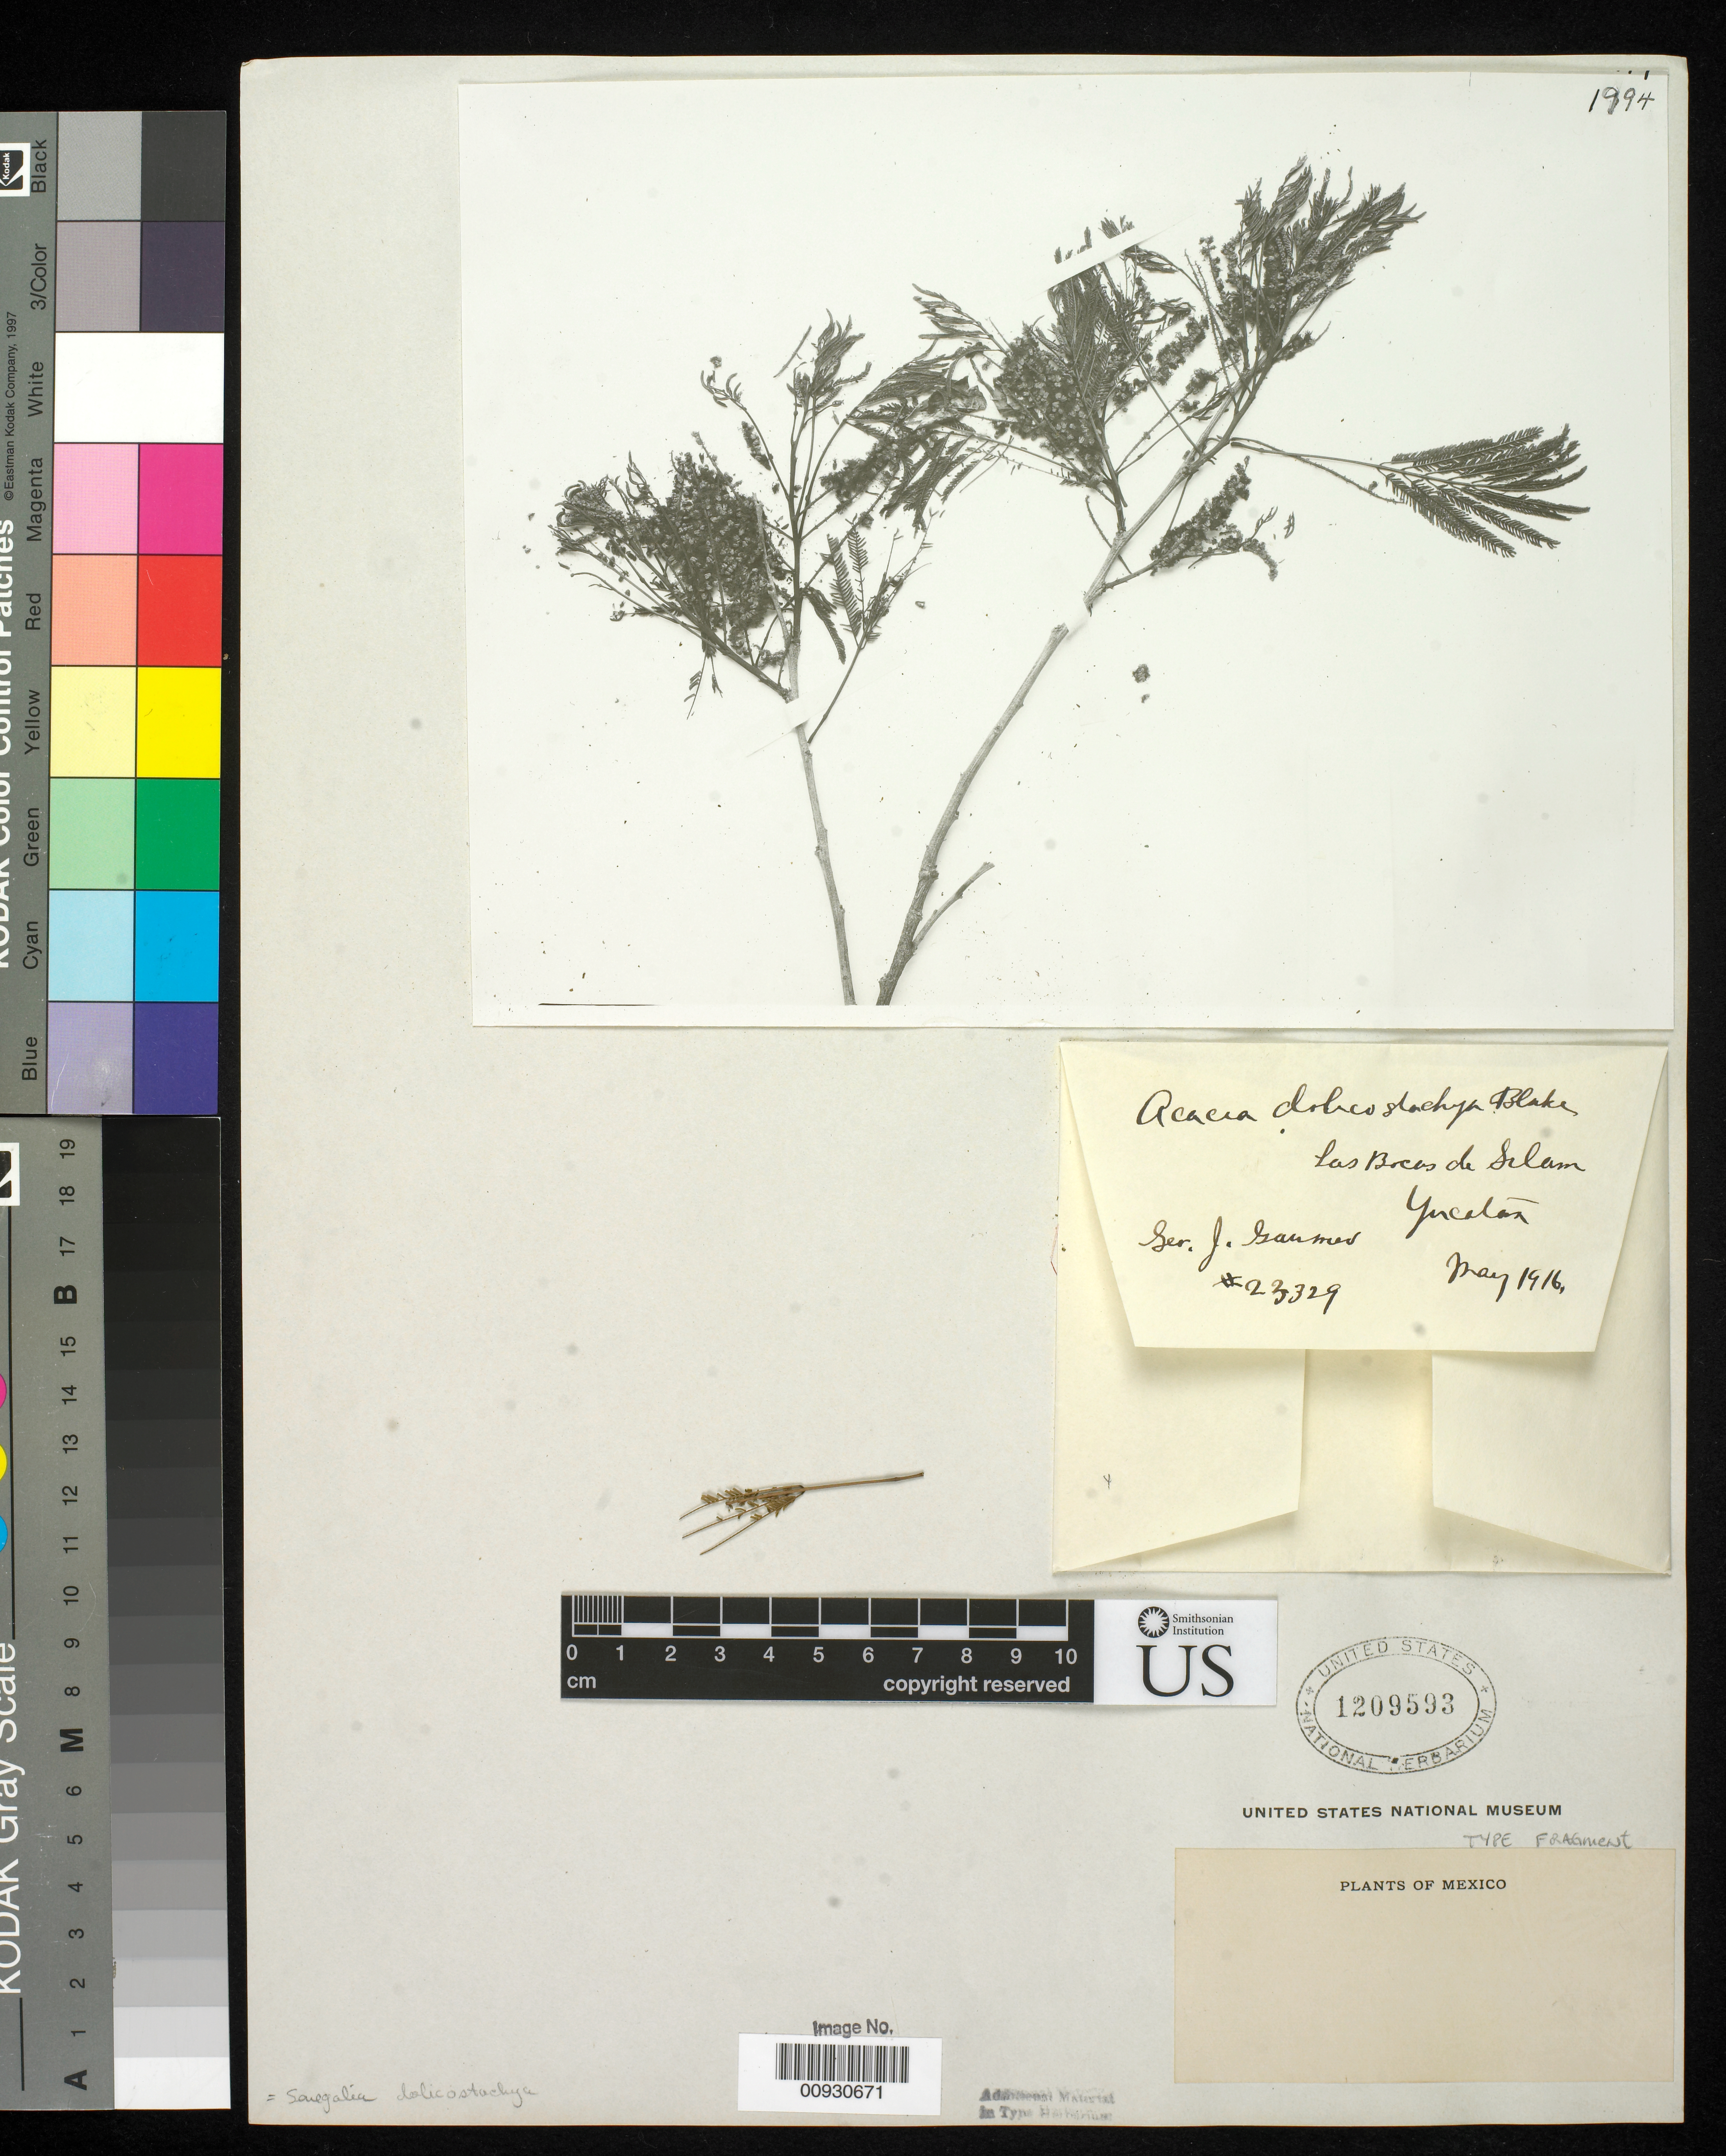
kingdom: Plantae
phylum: Tracheophyta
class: Magnoliopsida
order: Fabales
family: Fabaceae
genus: Acacia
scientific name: Acacia dolichostachya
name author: S.F. Blake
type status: Isotype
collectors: G. F. Gaumer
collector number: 23329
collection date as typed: May 1916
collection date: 1916-05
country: Mexico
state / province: Yucatán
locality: Silam, Las Bocas.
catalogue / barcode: US 1209593